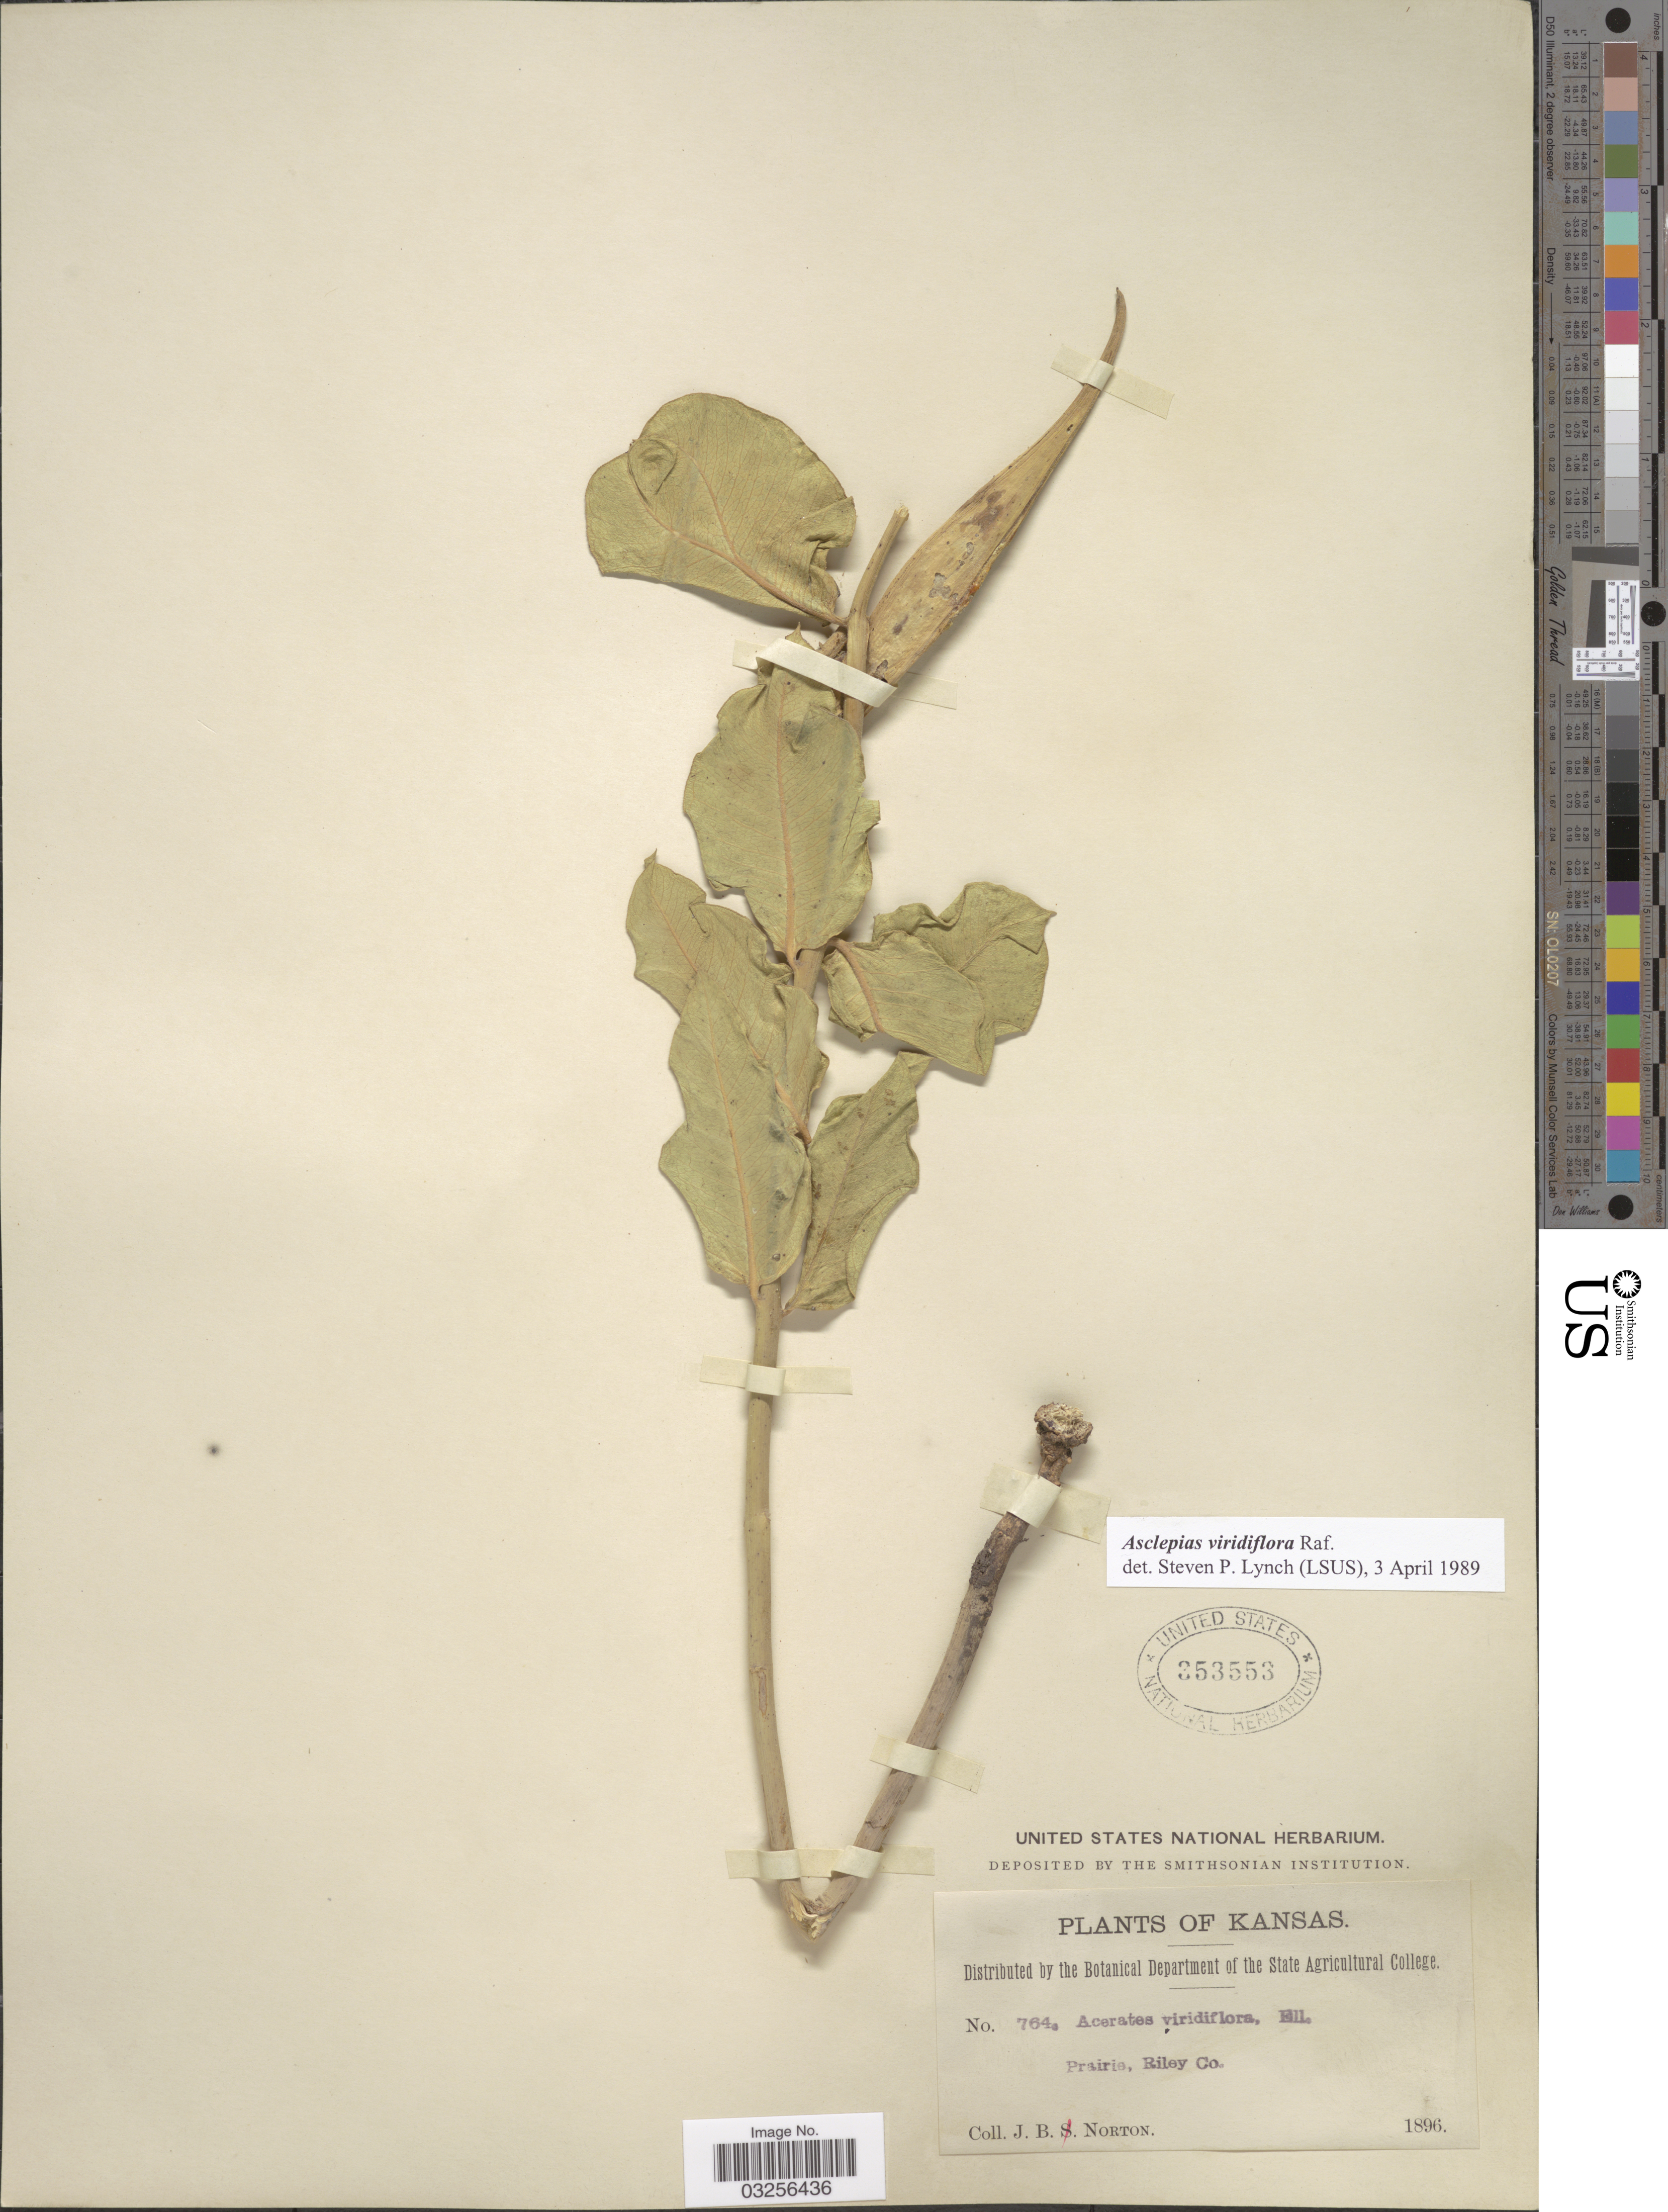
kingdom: Plantae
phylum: Tracheophyta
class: Magnoliopsida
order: Gentianales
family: Apocynaceae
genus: Asclepias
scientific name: Asclepias viridiflora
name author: Raf.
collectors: J. B. Norton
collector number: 764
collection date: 1896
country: United States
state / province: Kansas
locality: Prairie, Riley Co.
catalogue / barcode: US 353553